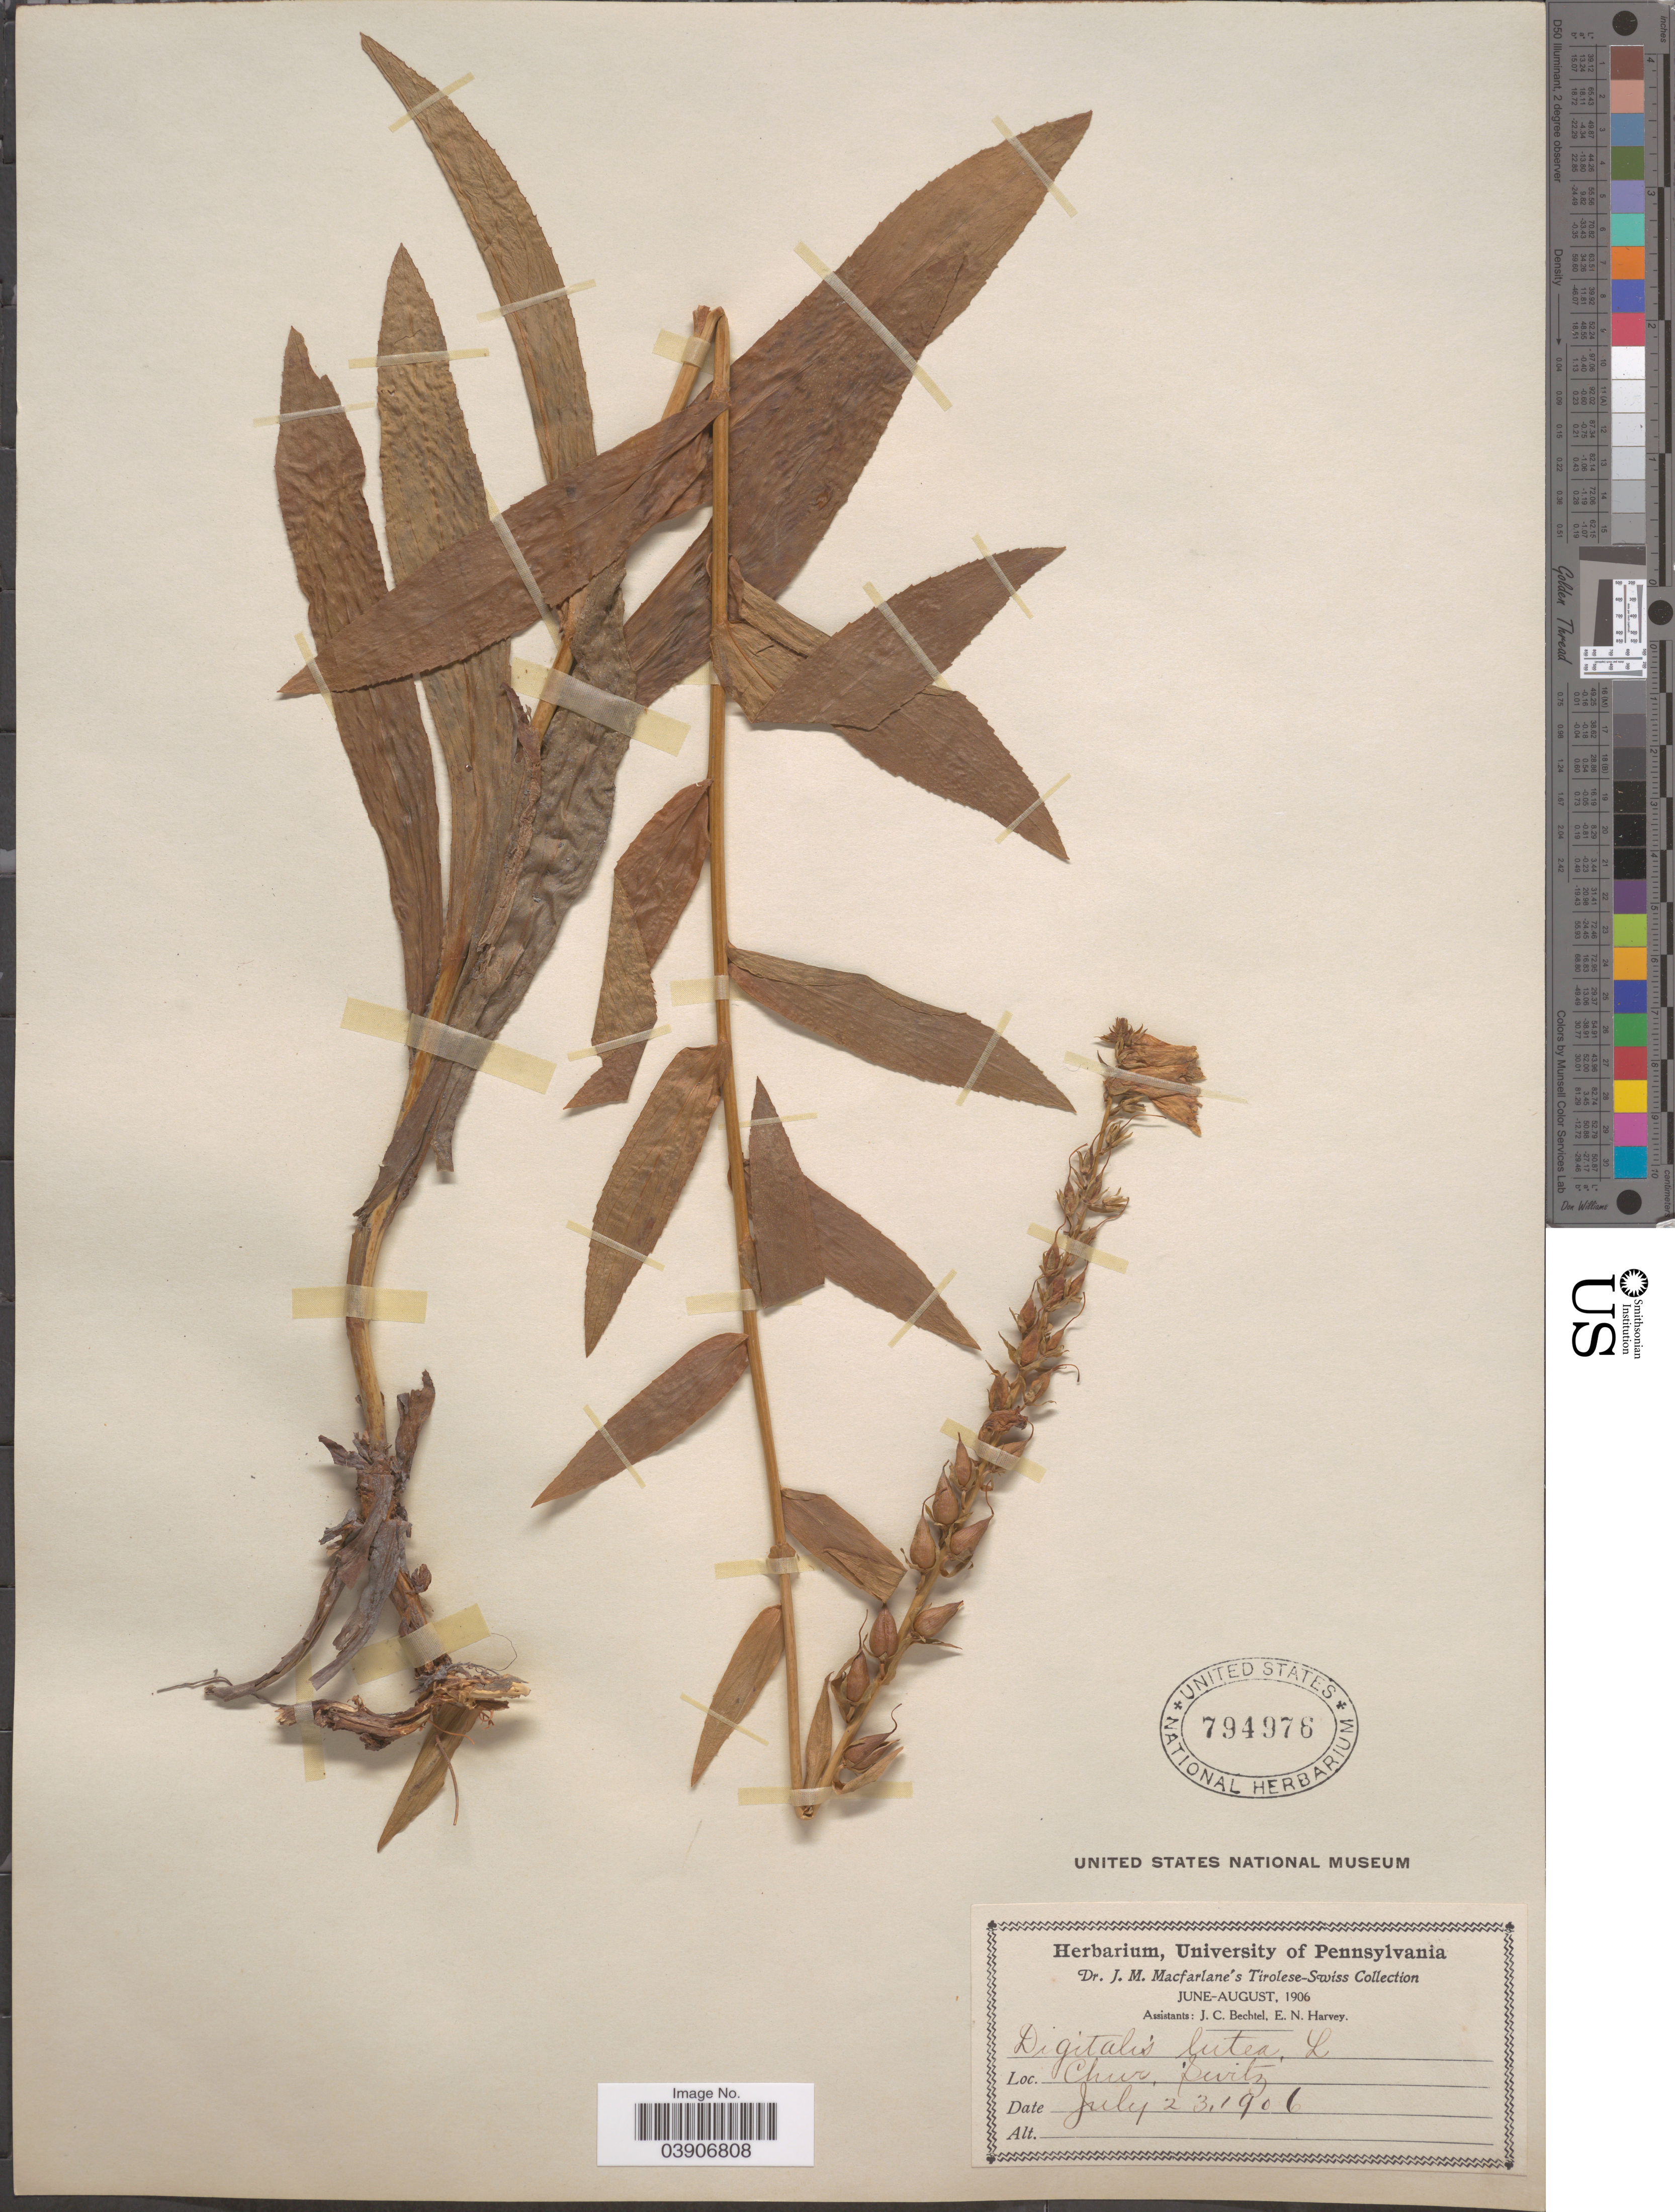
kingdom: Plantae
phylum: Tracheophyta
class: Magnoliopsida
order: Lamiales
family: Plantaginaceae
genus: Digitalis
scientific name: Digitalis lutea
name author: L.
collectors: J. Macfarlane, J. Bechtel & E. Harvey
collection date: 1906-07-23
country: Switzerland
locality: Chur.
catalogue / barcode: US 794976